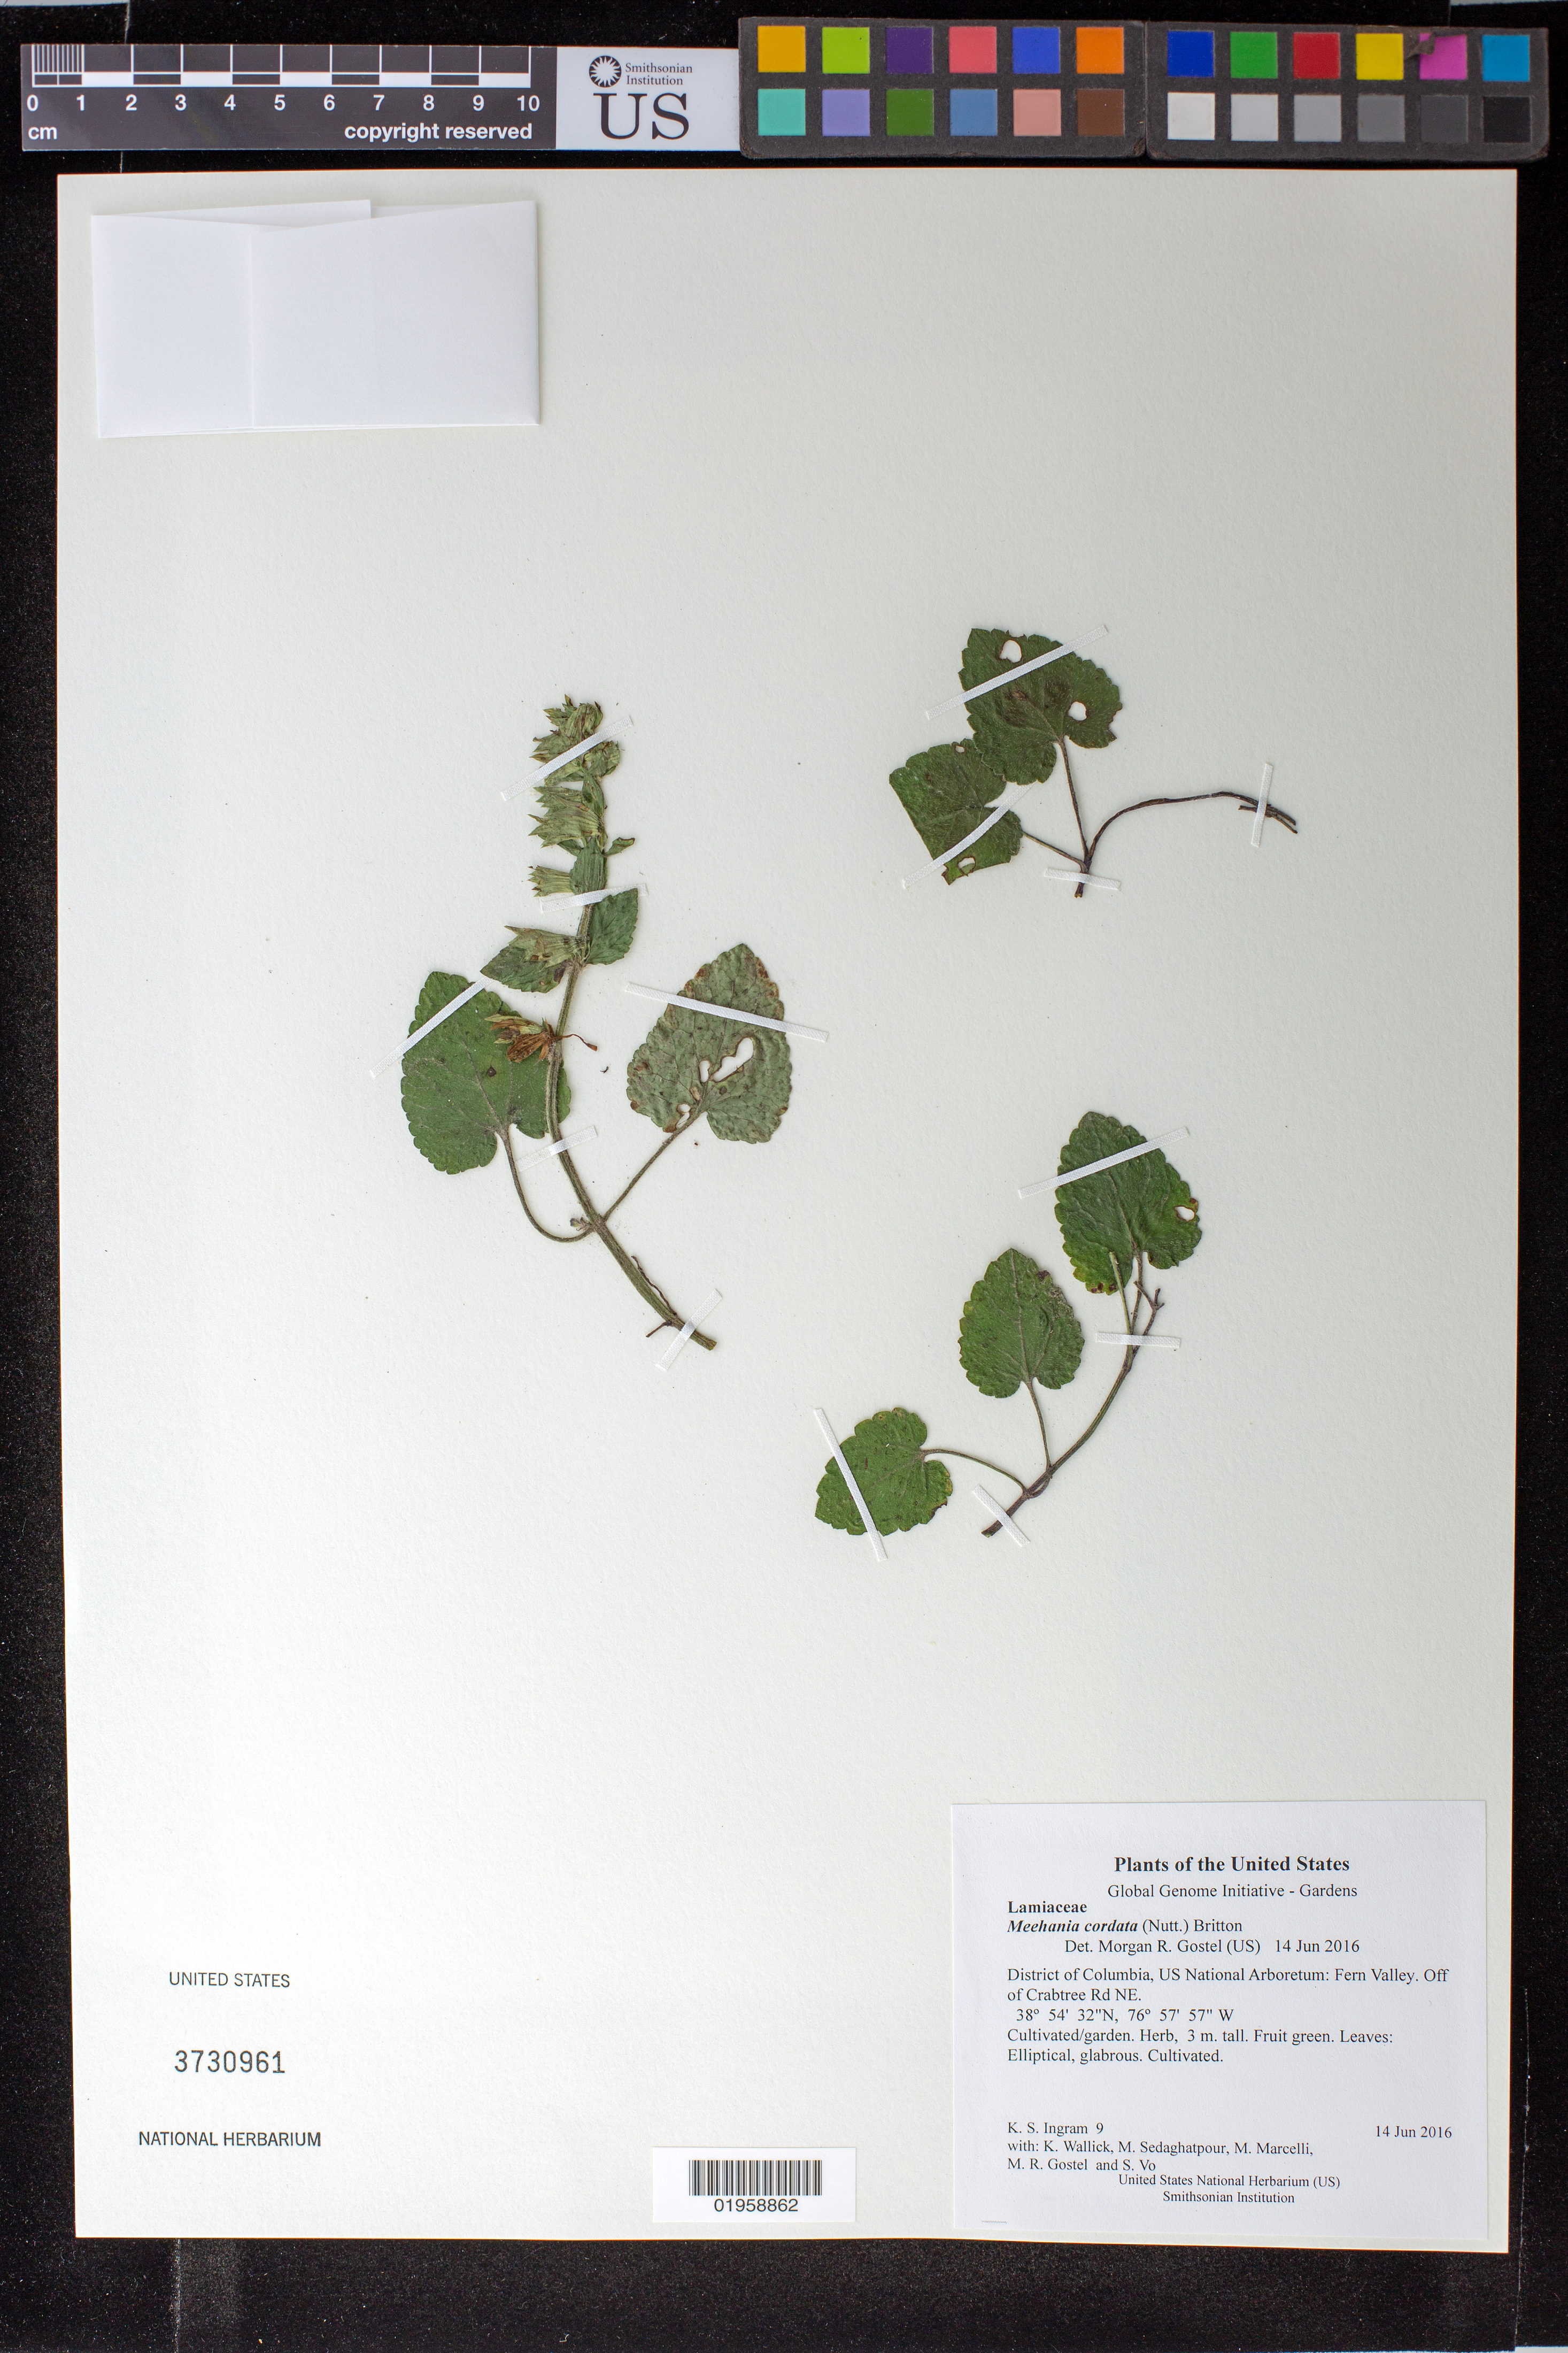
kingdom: Plantae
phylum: Tracheophyta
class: Magnoliopsida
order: Lamiales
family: Lamiaceae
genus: Meehania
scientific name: Meehania cordata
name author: (Nutt.) Britton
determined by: Gostel, Morgan R., (BRIT), Botanical Research Institute of Texas (UNITED STATES)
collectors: K. S. Ingram, K. Wallick, M. Sedaghatpour, M. Marcelli, M. R. Gostel & S. Vo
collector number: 9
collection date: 2016-06-14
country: United States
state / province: District of Columbia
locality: US National Arboretum: Fern Valley. Off of Crabtree Rd NE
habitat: Cultivated/garden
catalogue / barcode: US 3730961